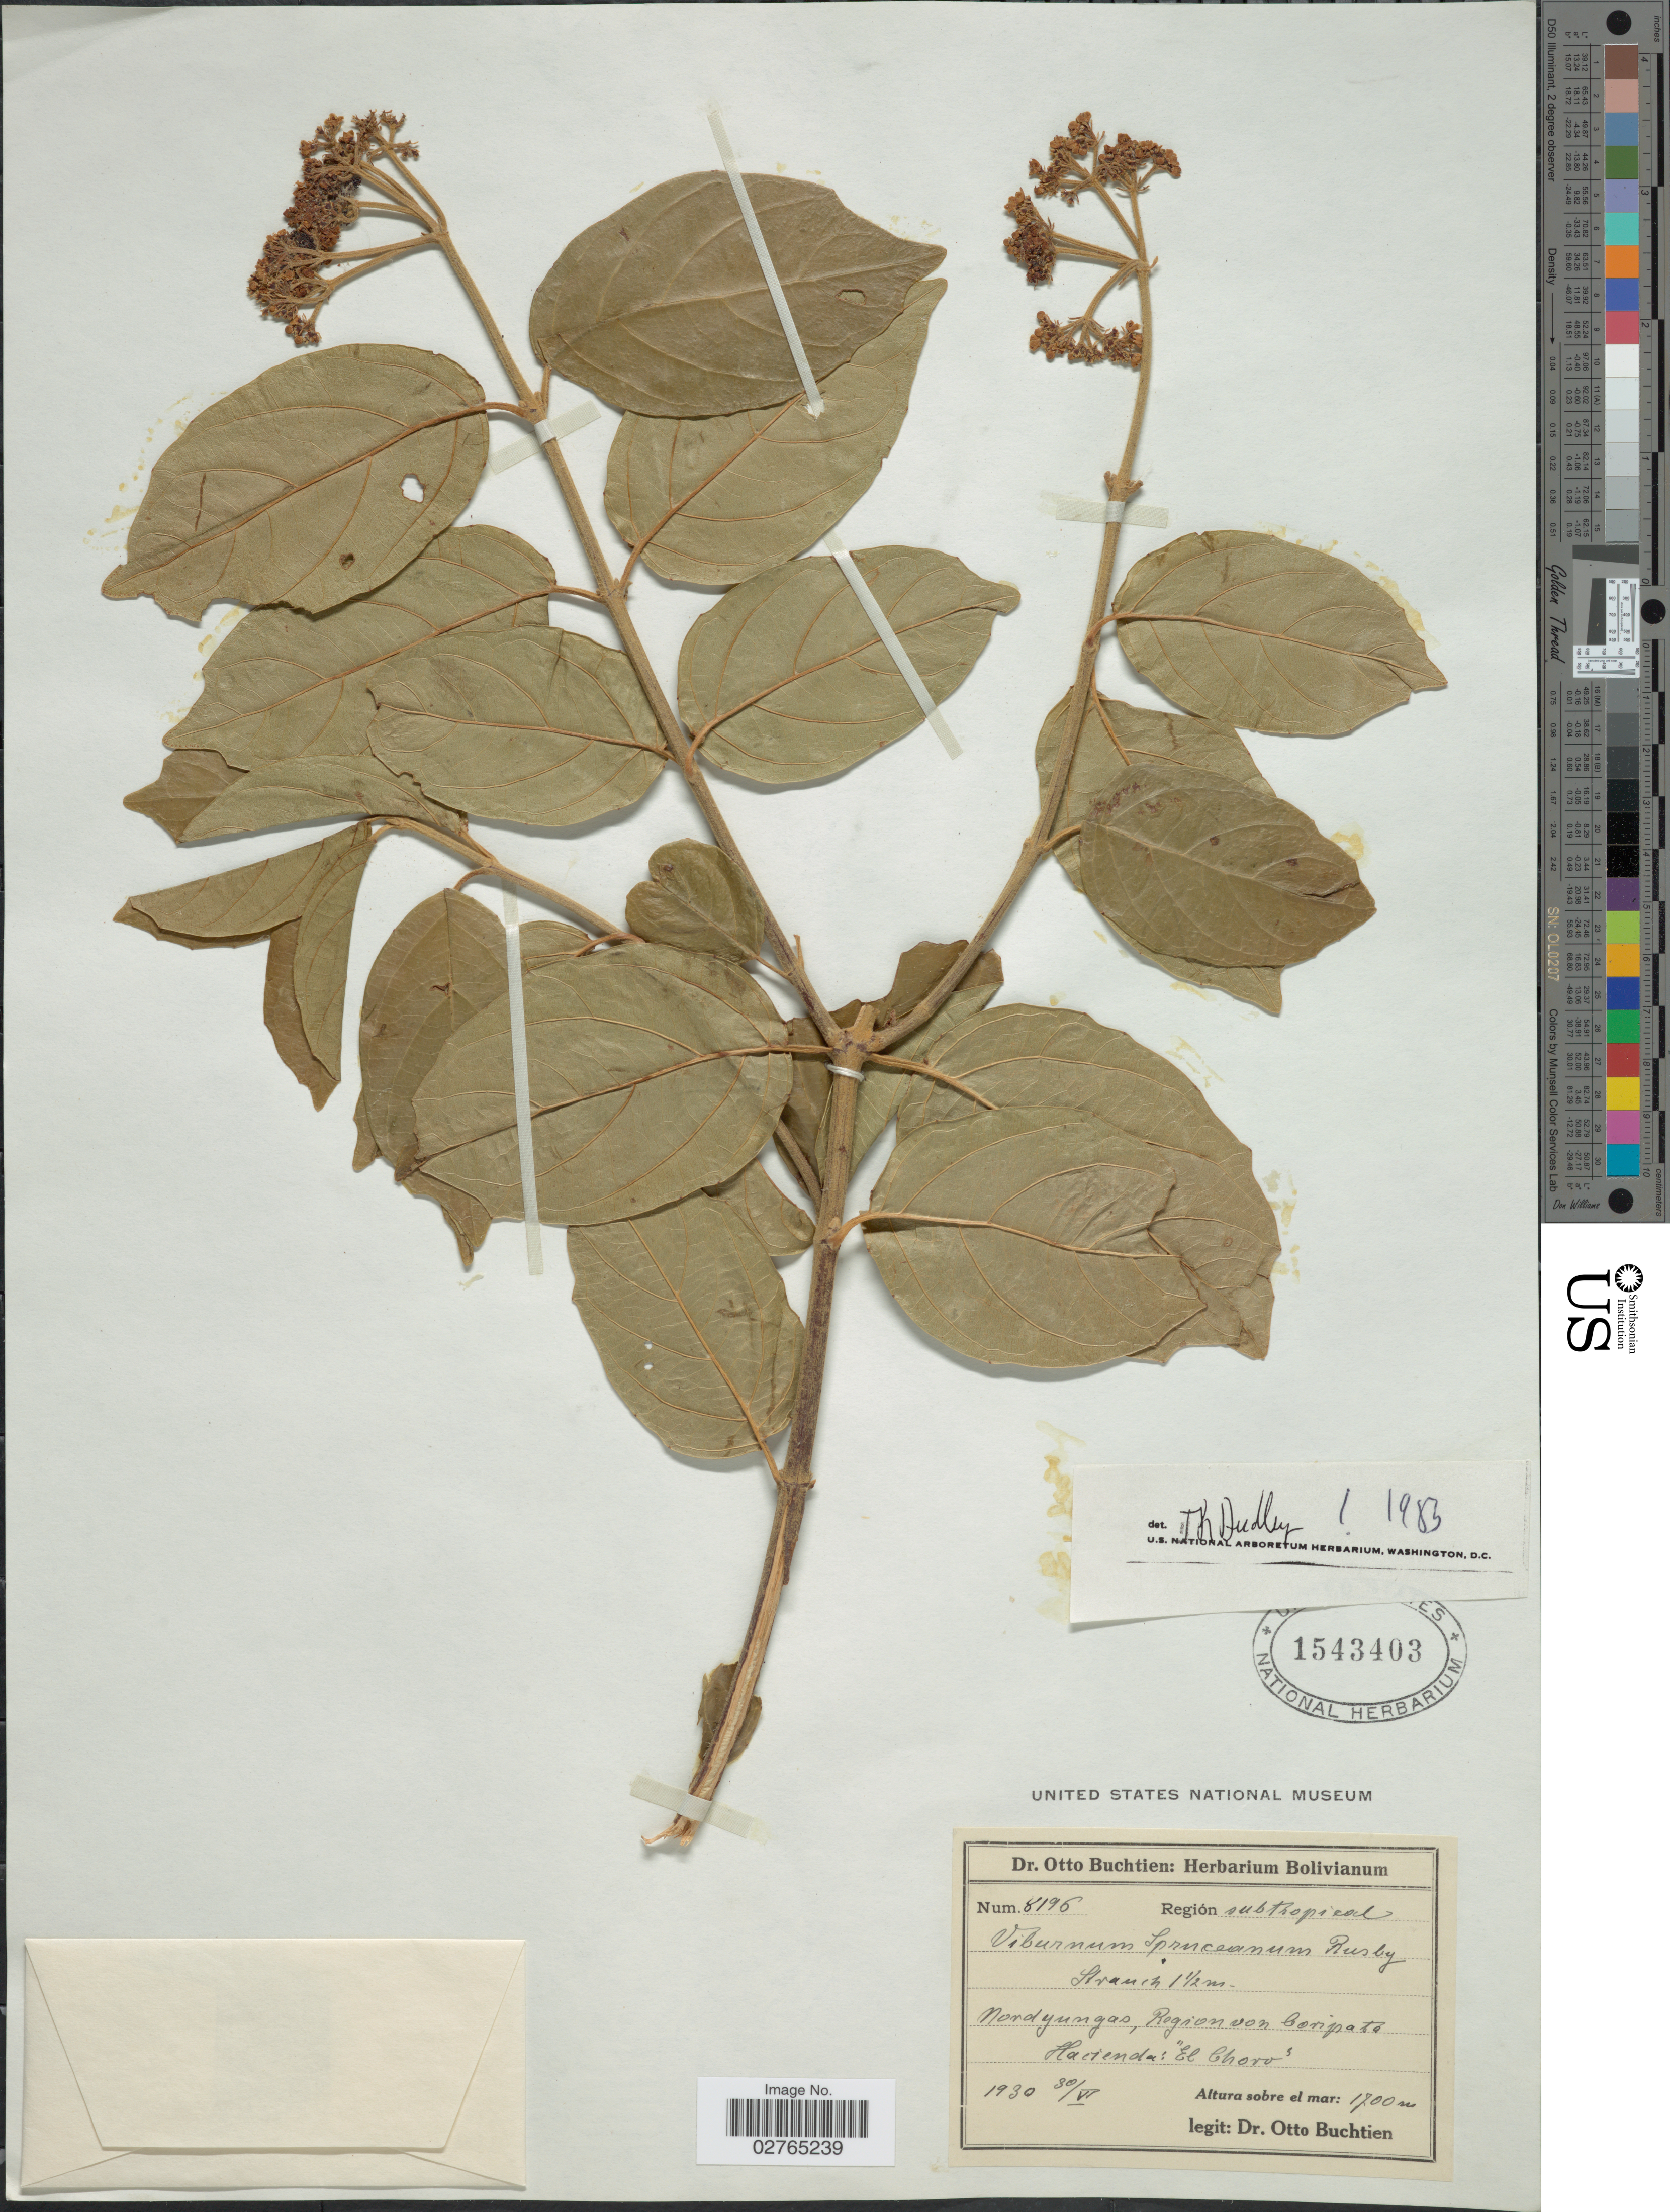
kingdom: Plantae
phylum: Tracheophyta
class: Magnoliopsida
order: Dipsacales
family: Viburnaceae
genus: Viburnum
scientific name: Viburnum spruceanum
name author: Rusby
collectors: O. Buchtien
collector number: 8196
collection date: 1930-06-30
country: Bolivia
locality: Nord Yungas, Region von Coripato. Hacienda: "El Choro".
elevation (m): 1700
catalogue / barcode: US 1543403